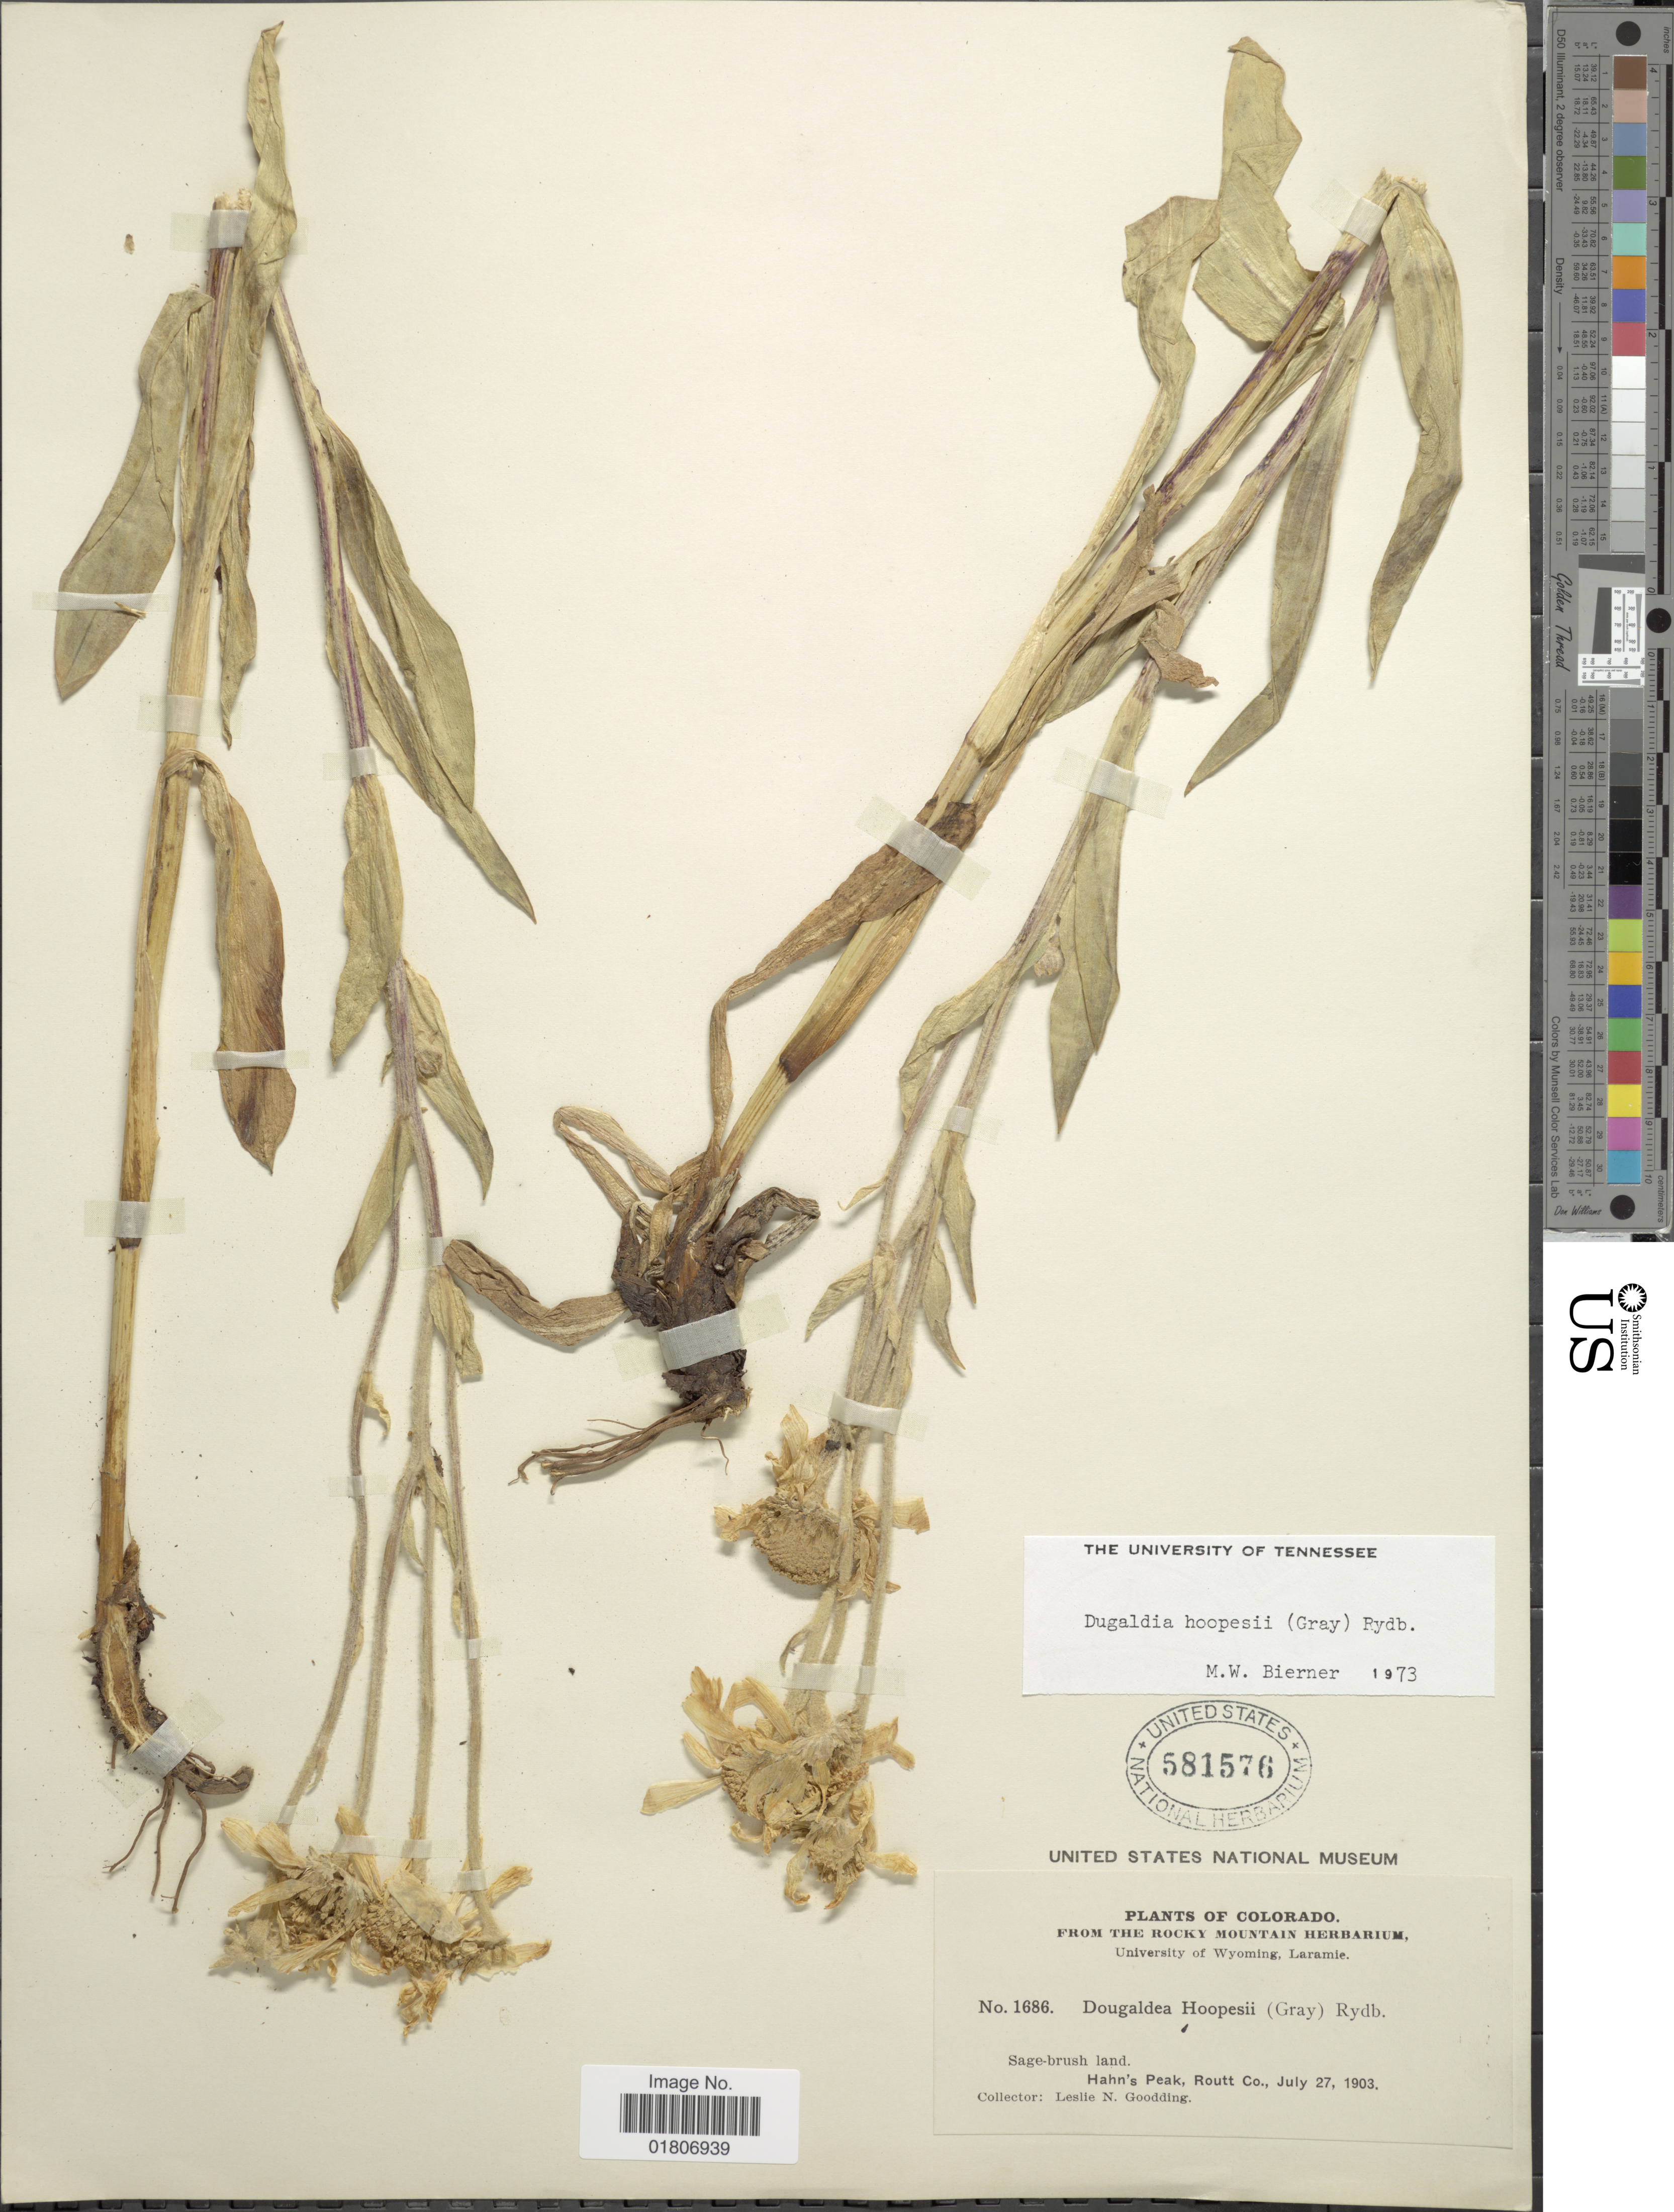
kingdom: Plantae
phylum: Tracheophyta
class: Magnoliopsida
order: Asterales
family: Asteraceae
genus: Dugaldia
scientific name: Dugaldia hoopesii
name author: (A. Gray) Rydb.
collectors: L. N. Goodding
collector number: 1686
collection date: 1903-07-27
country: United States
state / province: Colorado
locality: Hahn's Peak, Routt Co.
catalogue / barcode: US 581576